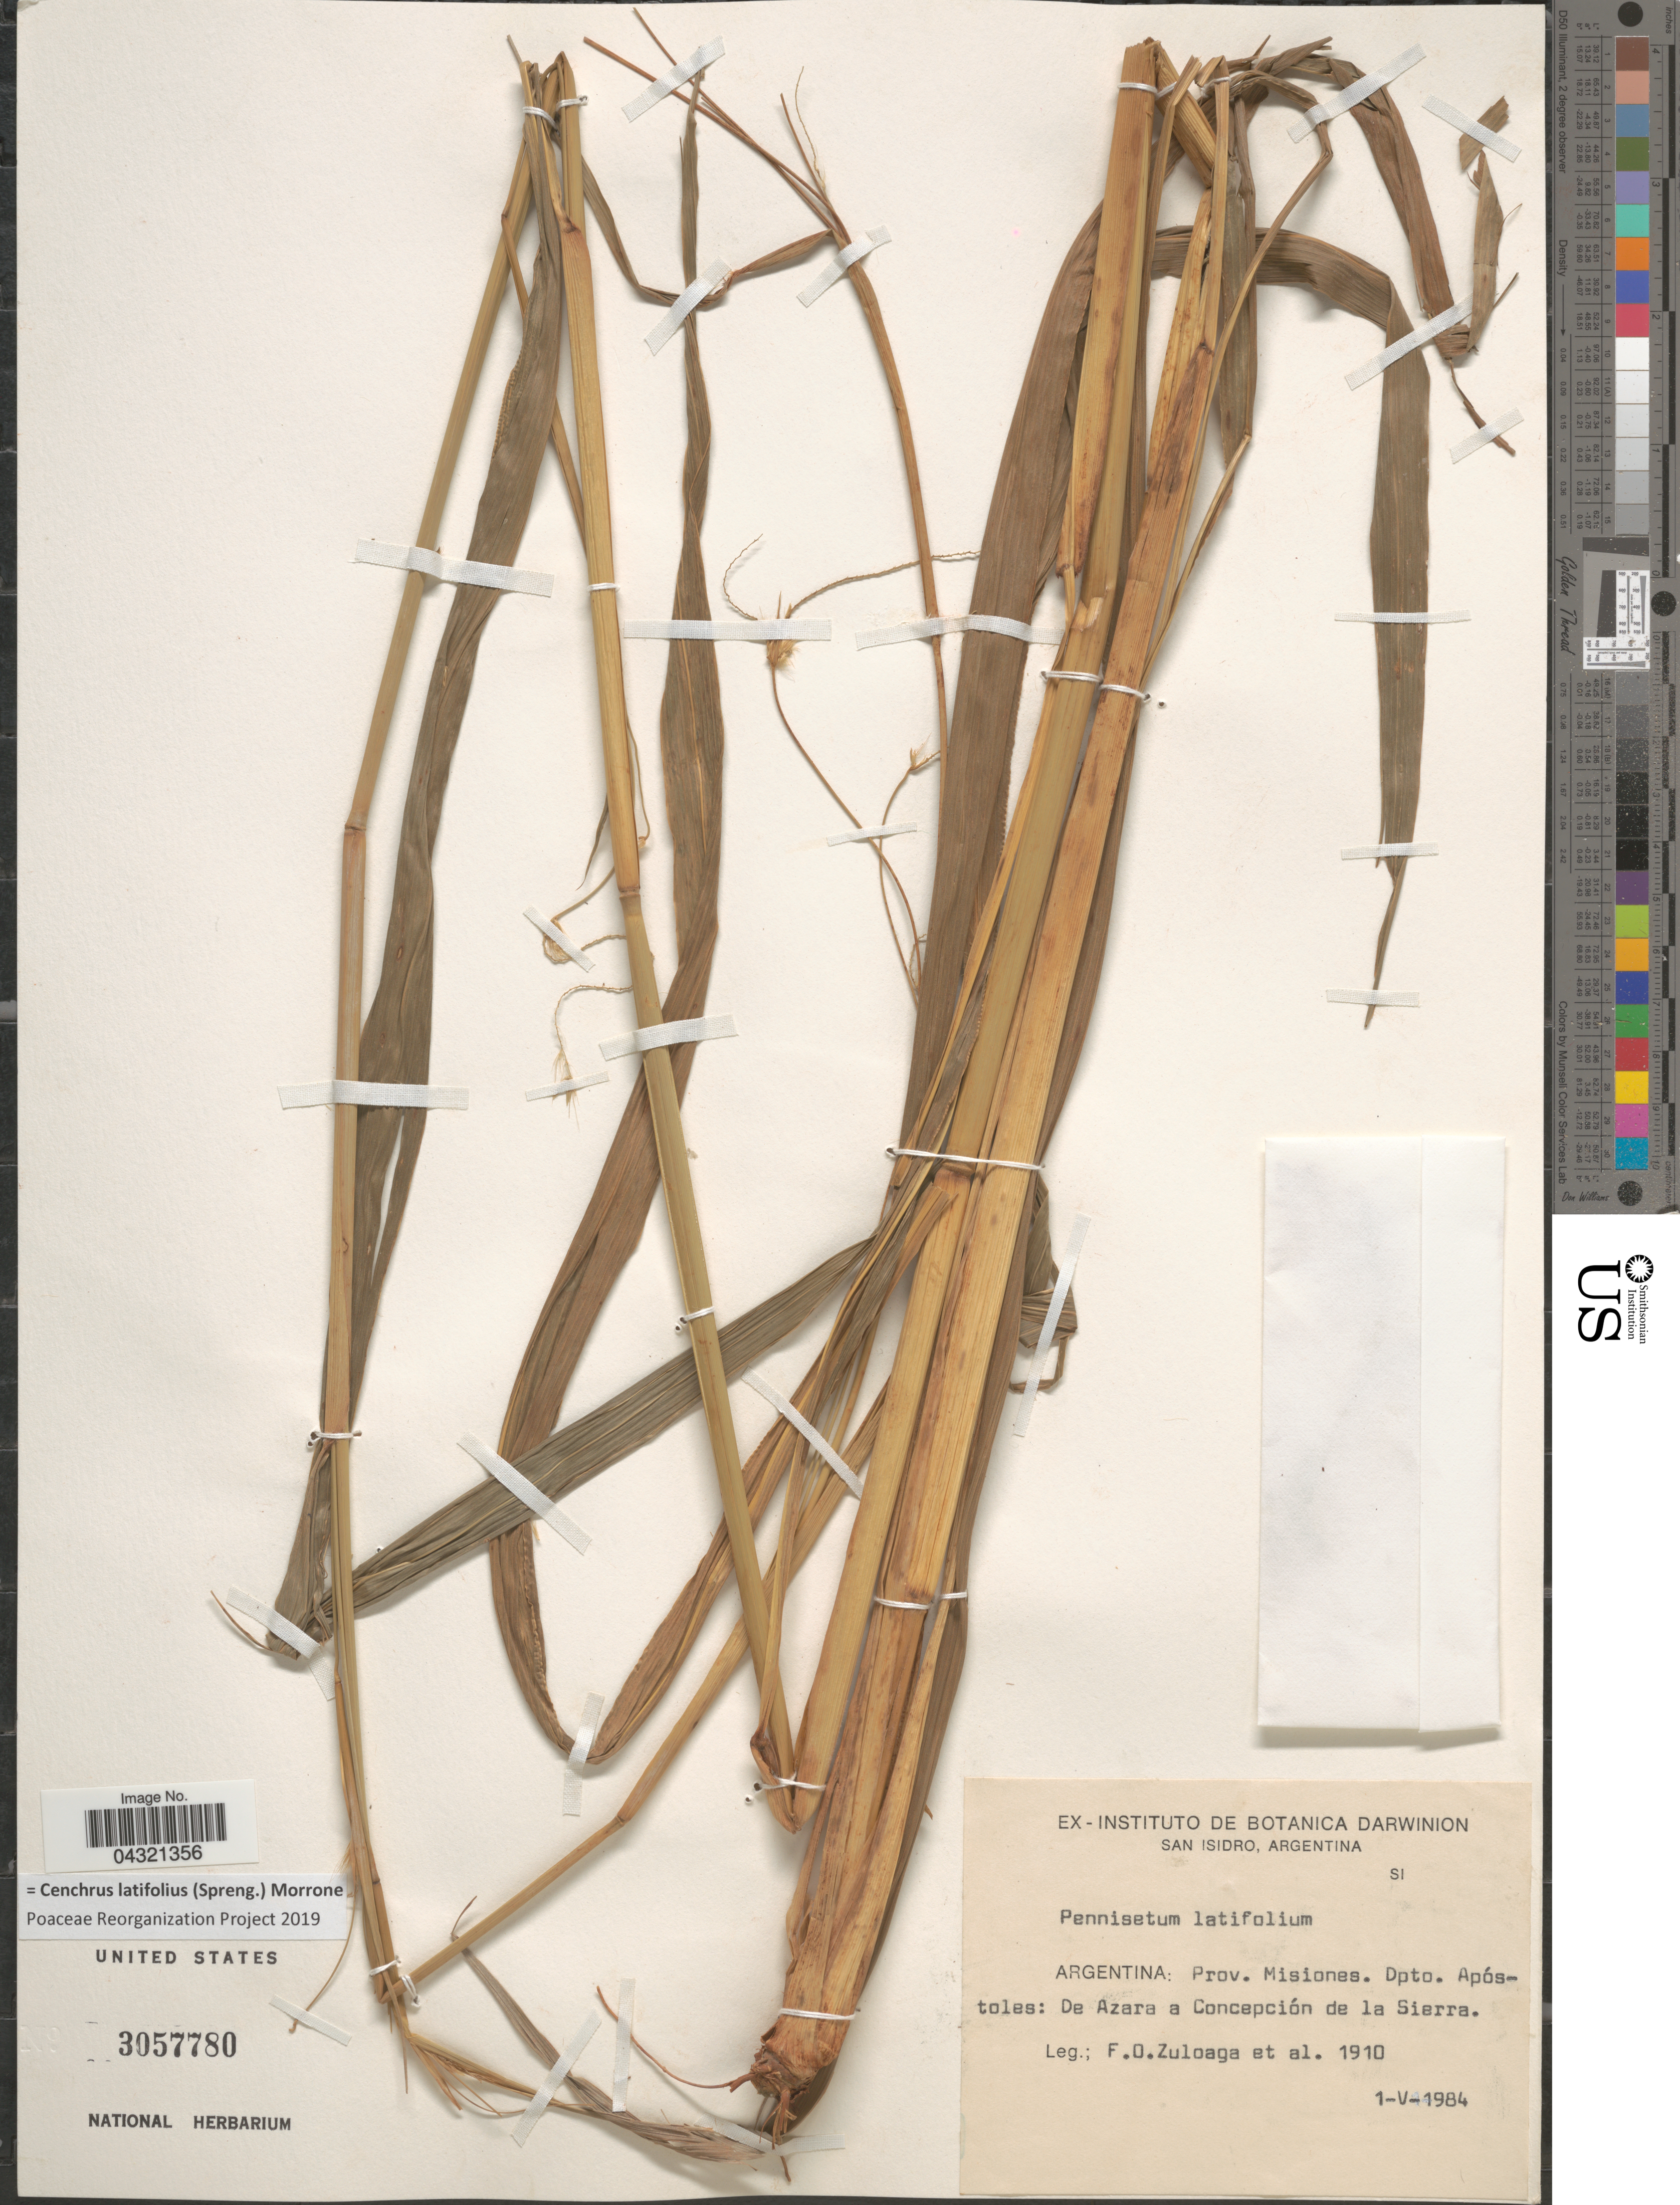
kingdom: Plantae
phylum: Tracheophyta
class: Liliopsida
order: Poales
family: Poaceae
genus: Cenchrus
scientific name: Cenchrus latifolius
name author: (Spreng.) Morrone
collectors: F. O. Zuloaga & et al.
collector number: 1910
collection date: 1984-05-01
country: Argentina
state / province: Misiones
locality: Dpto. Apóstoles: De Azara a Concepción de la Sierra.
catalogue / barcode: US 3057780